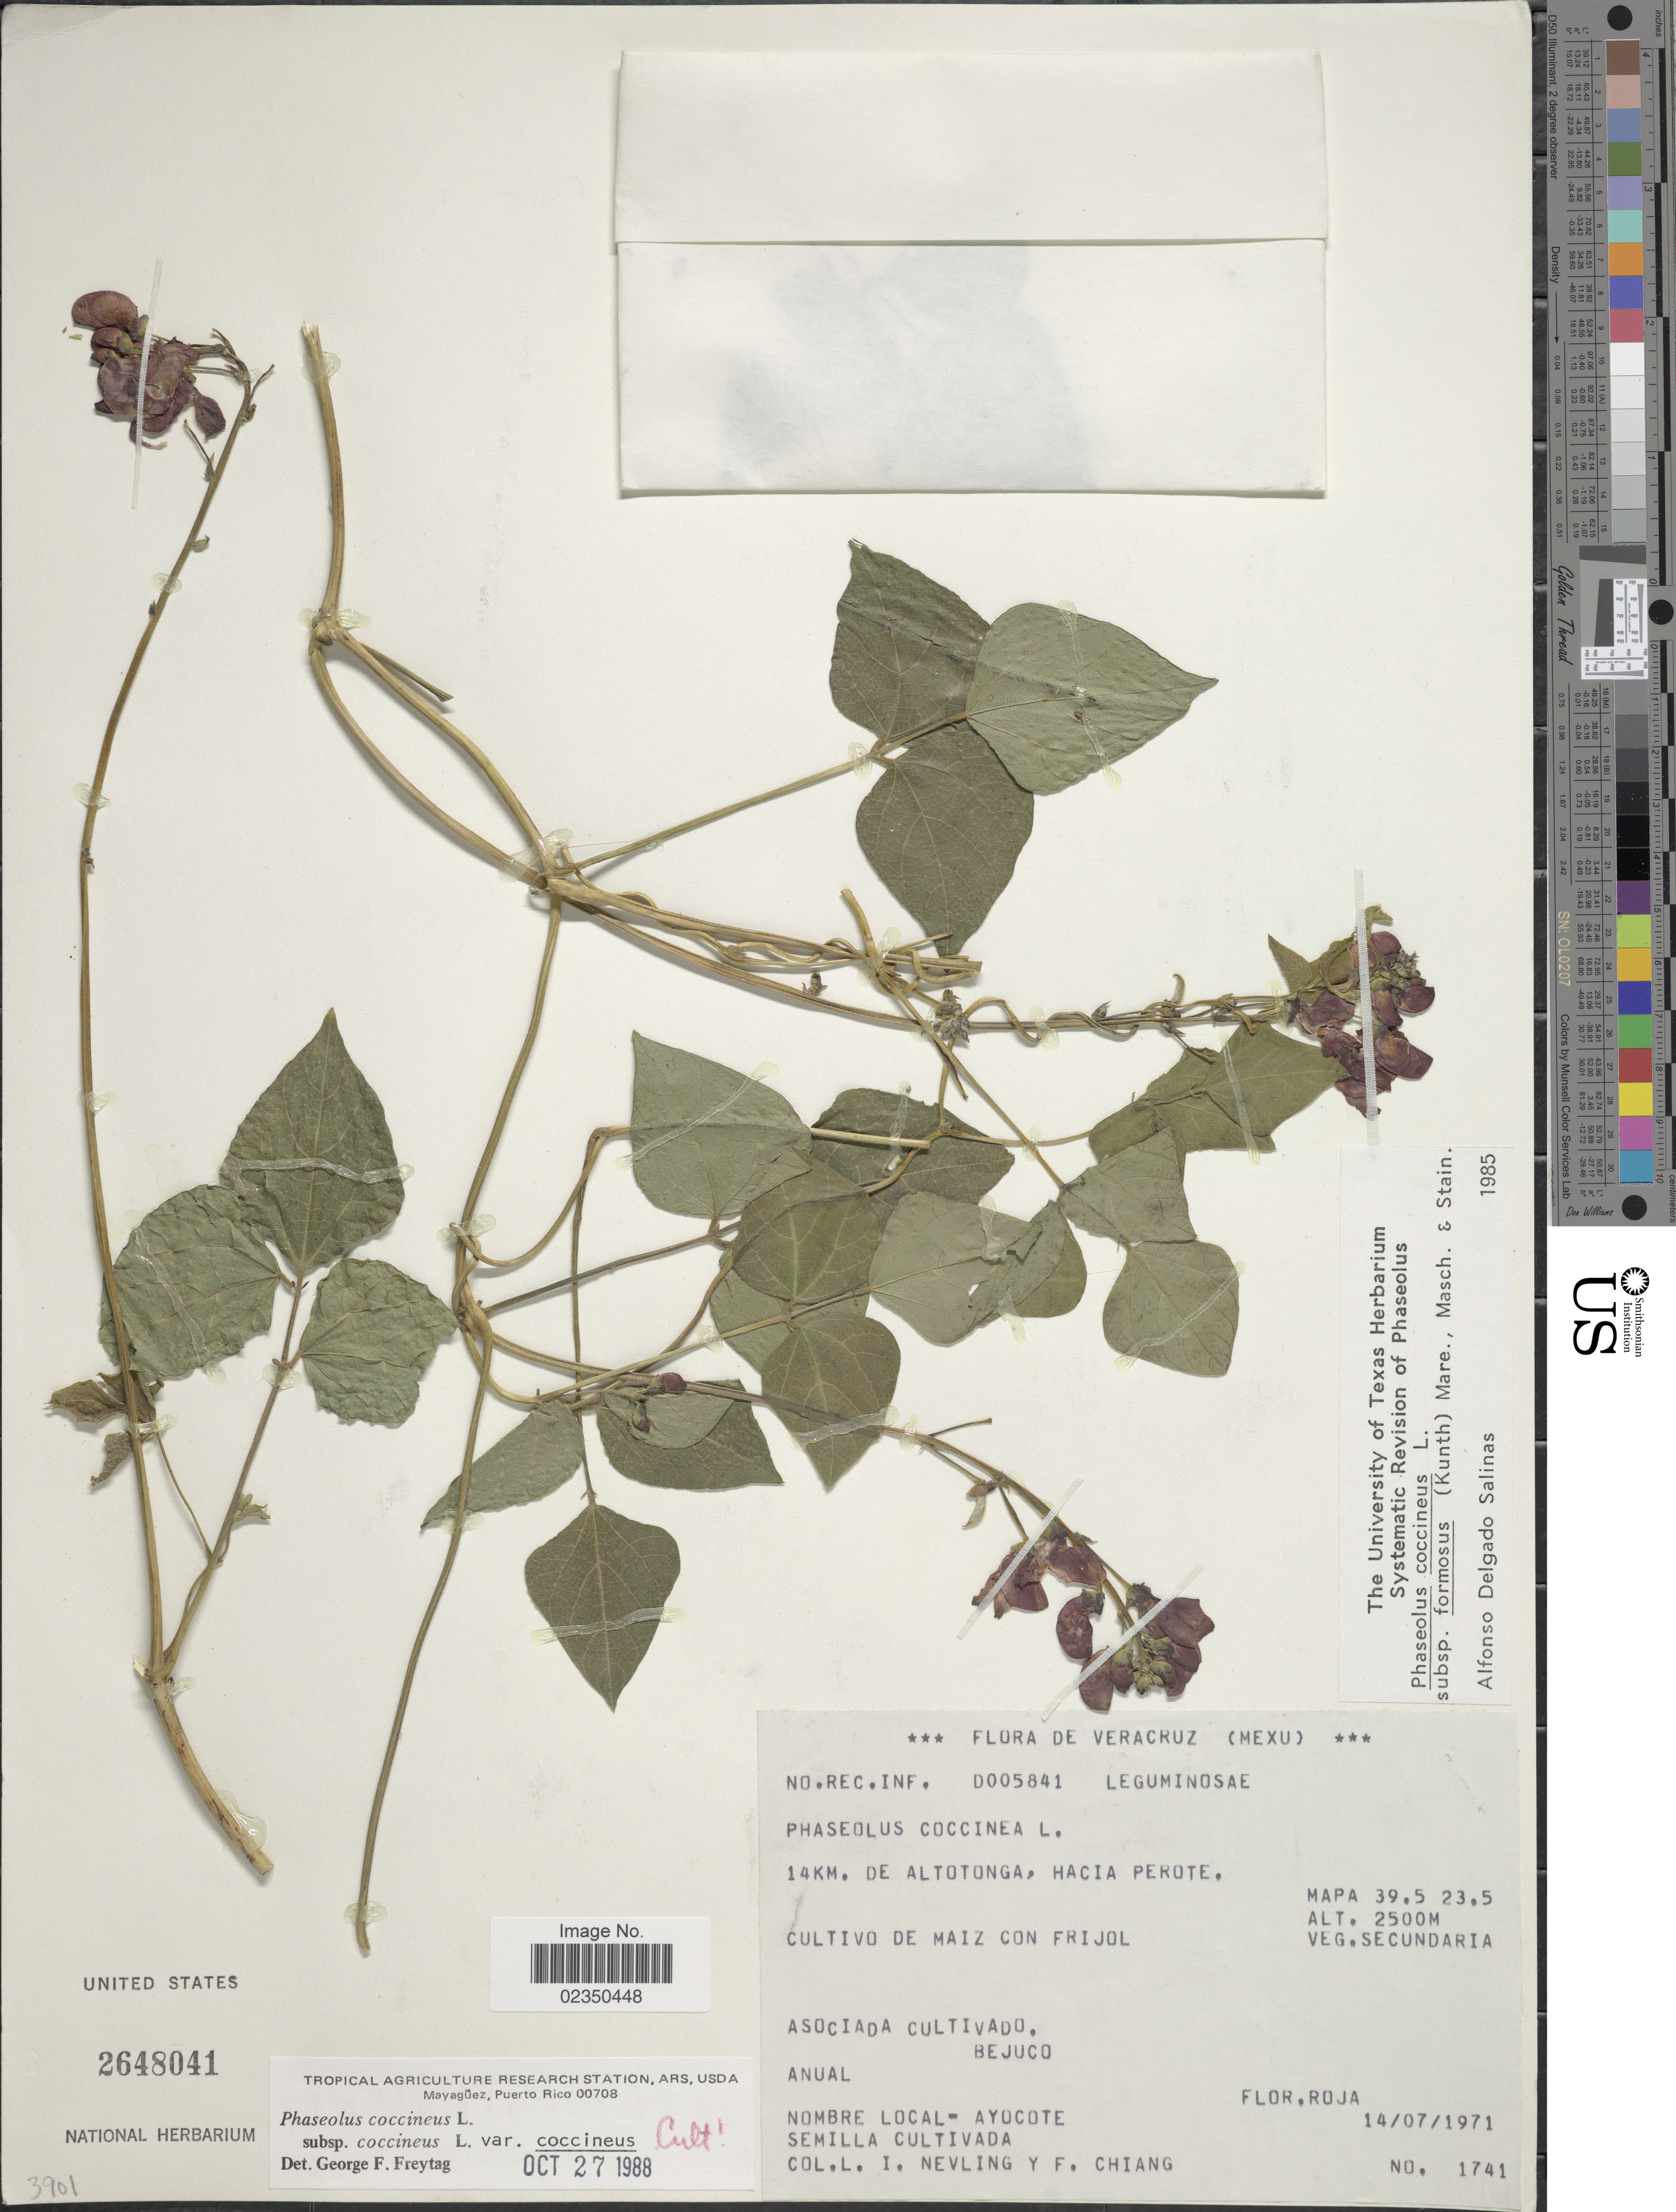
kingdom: Plantae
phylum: Tracheophyta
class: Magnoliopsida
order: Fabales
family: Fabaceae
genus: Phaseolus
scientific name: Phaseolus coccineus var. coccineus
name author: L.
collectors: I. Nevling & F. Chiang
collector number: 1741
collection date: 1971-07-14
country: Mexico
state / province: Veracruz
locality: Veracruz, 14 km. de Altotonga, Hacia perote, cultivo de maiz con frijol, asociada cultivado, MAPA 39.5 23.5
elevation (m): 2500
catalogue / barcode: US 2648041